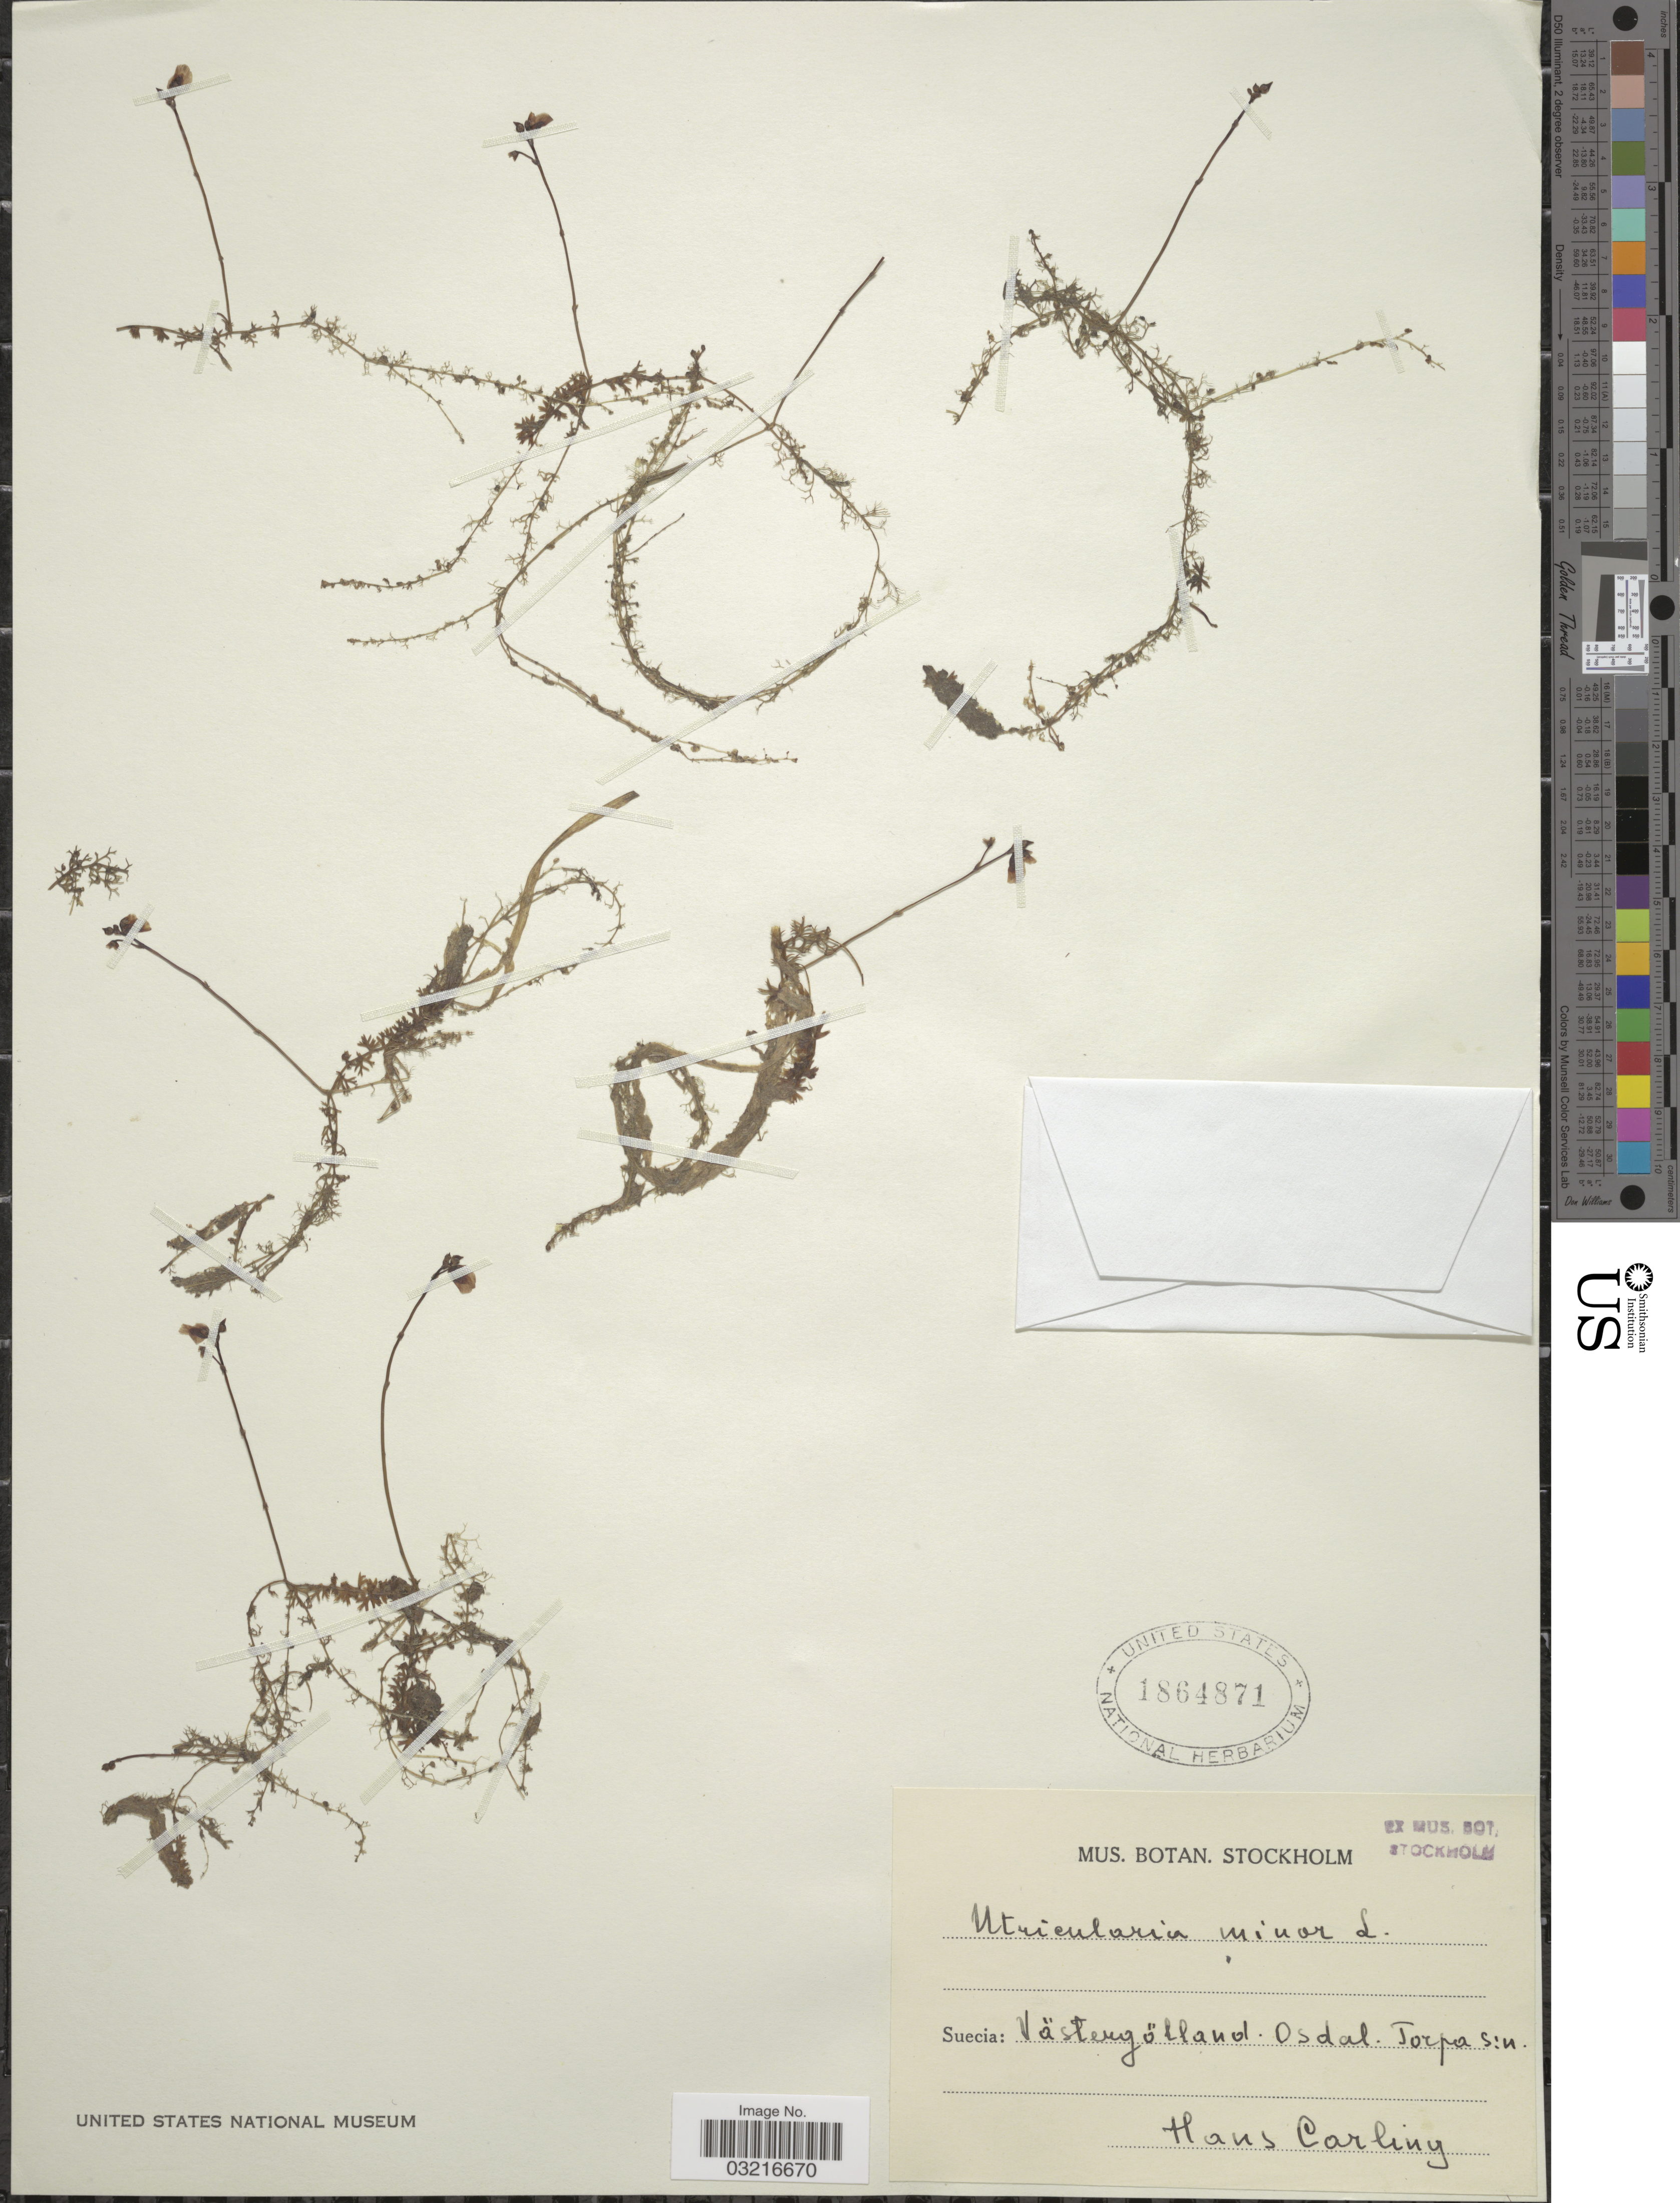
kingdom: Plantae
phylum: Tracheophyta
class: Magnoliopsida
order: Lamiales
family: Lentibulariaceae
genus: Utricularia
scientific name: Utricularia minor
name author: L.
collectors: H. Carling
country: Sweden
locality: Västengölland, Osdal. Torpa.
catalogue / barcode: US 1864871